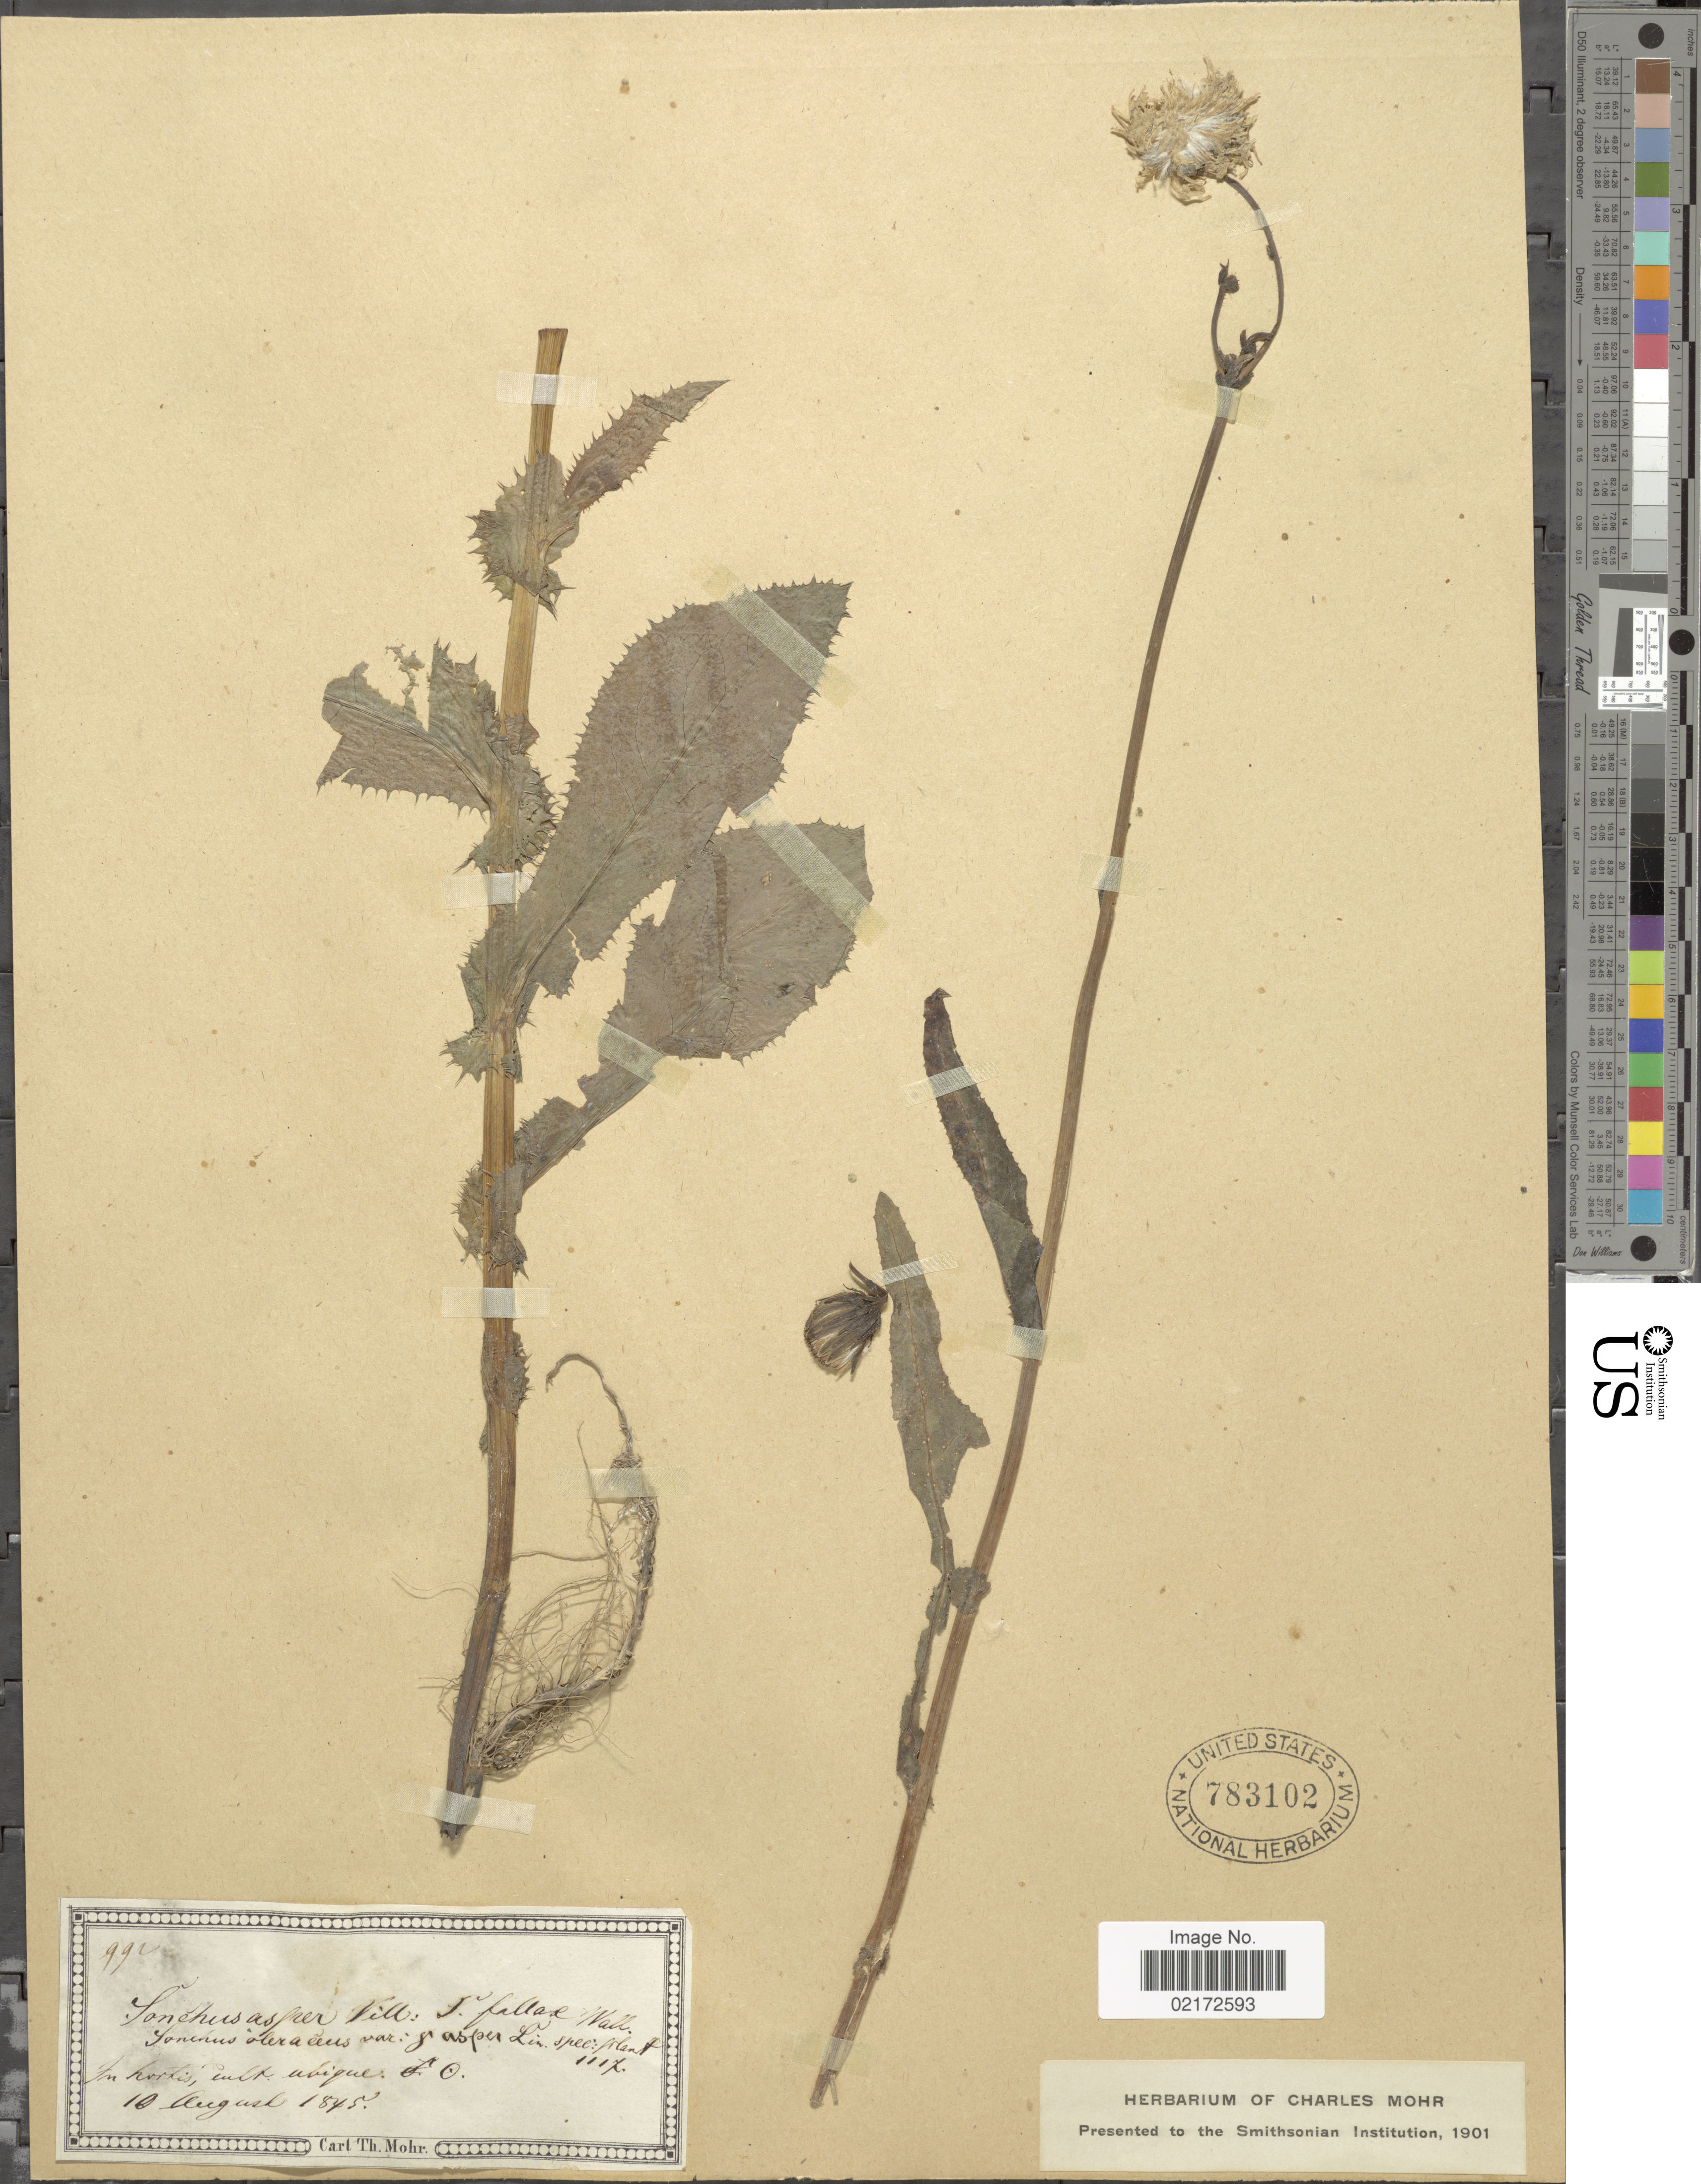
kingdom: Plantae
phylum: Tracheophyta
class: Magnoliopsida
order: Asterales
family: Asteraceae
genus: Sonchus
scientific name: Sonchus asper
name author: (L.) Hill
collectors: C. T. Mohr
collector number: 992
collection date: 1845-08-10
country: Germany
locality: In hortis cult. ubique S.O. [interpreted]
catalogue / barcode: US 783102